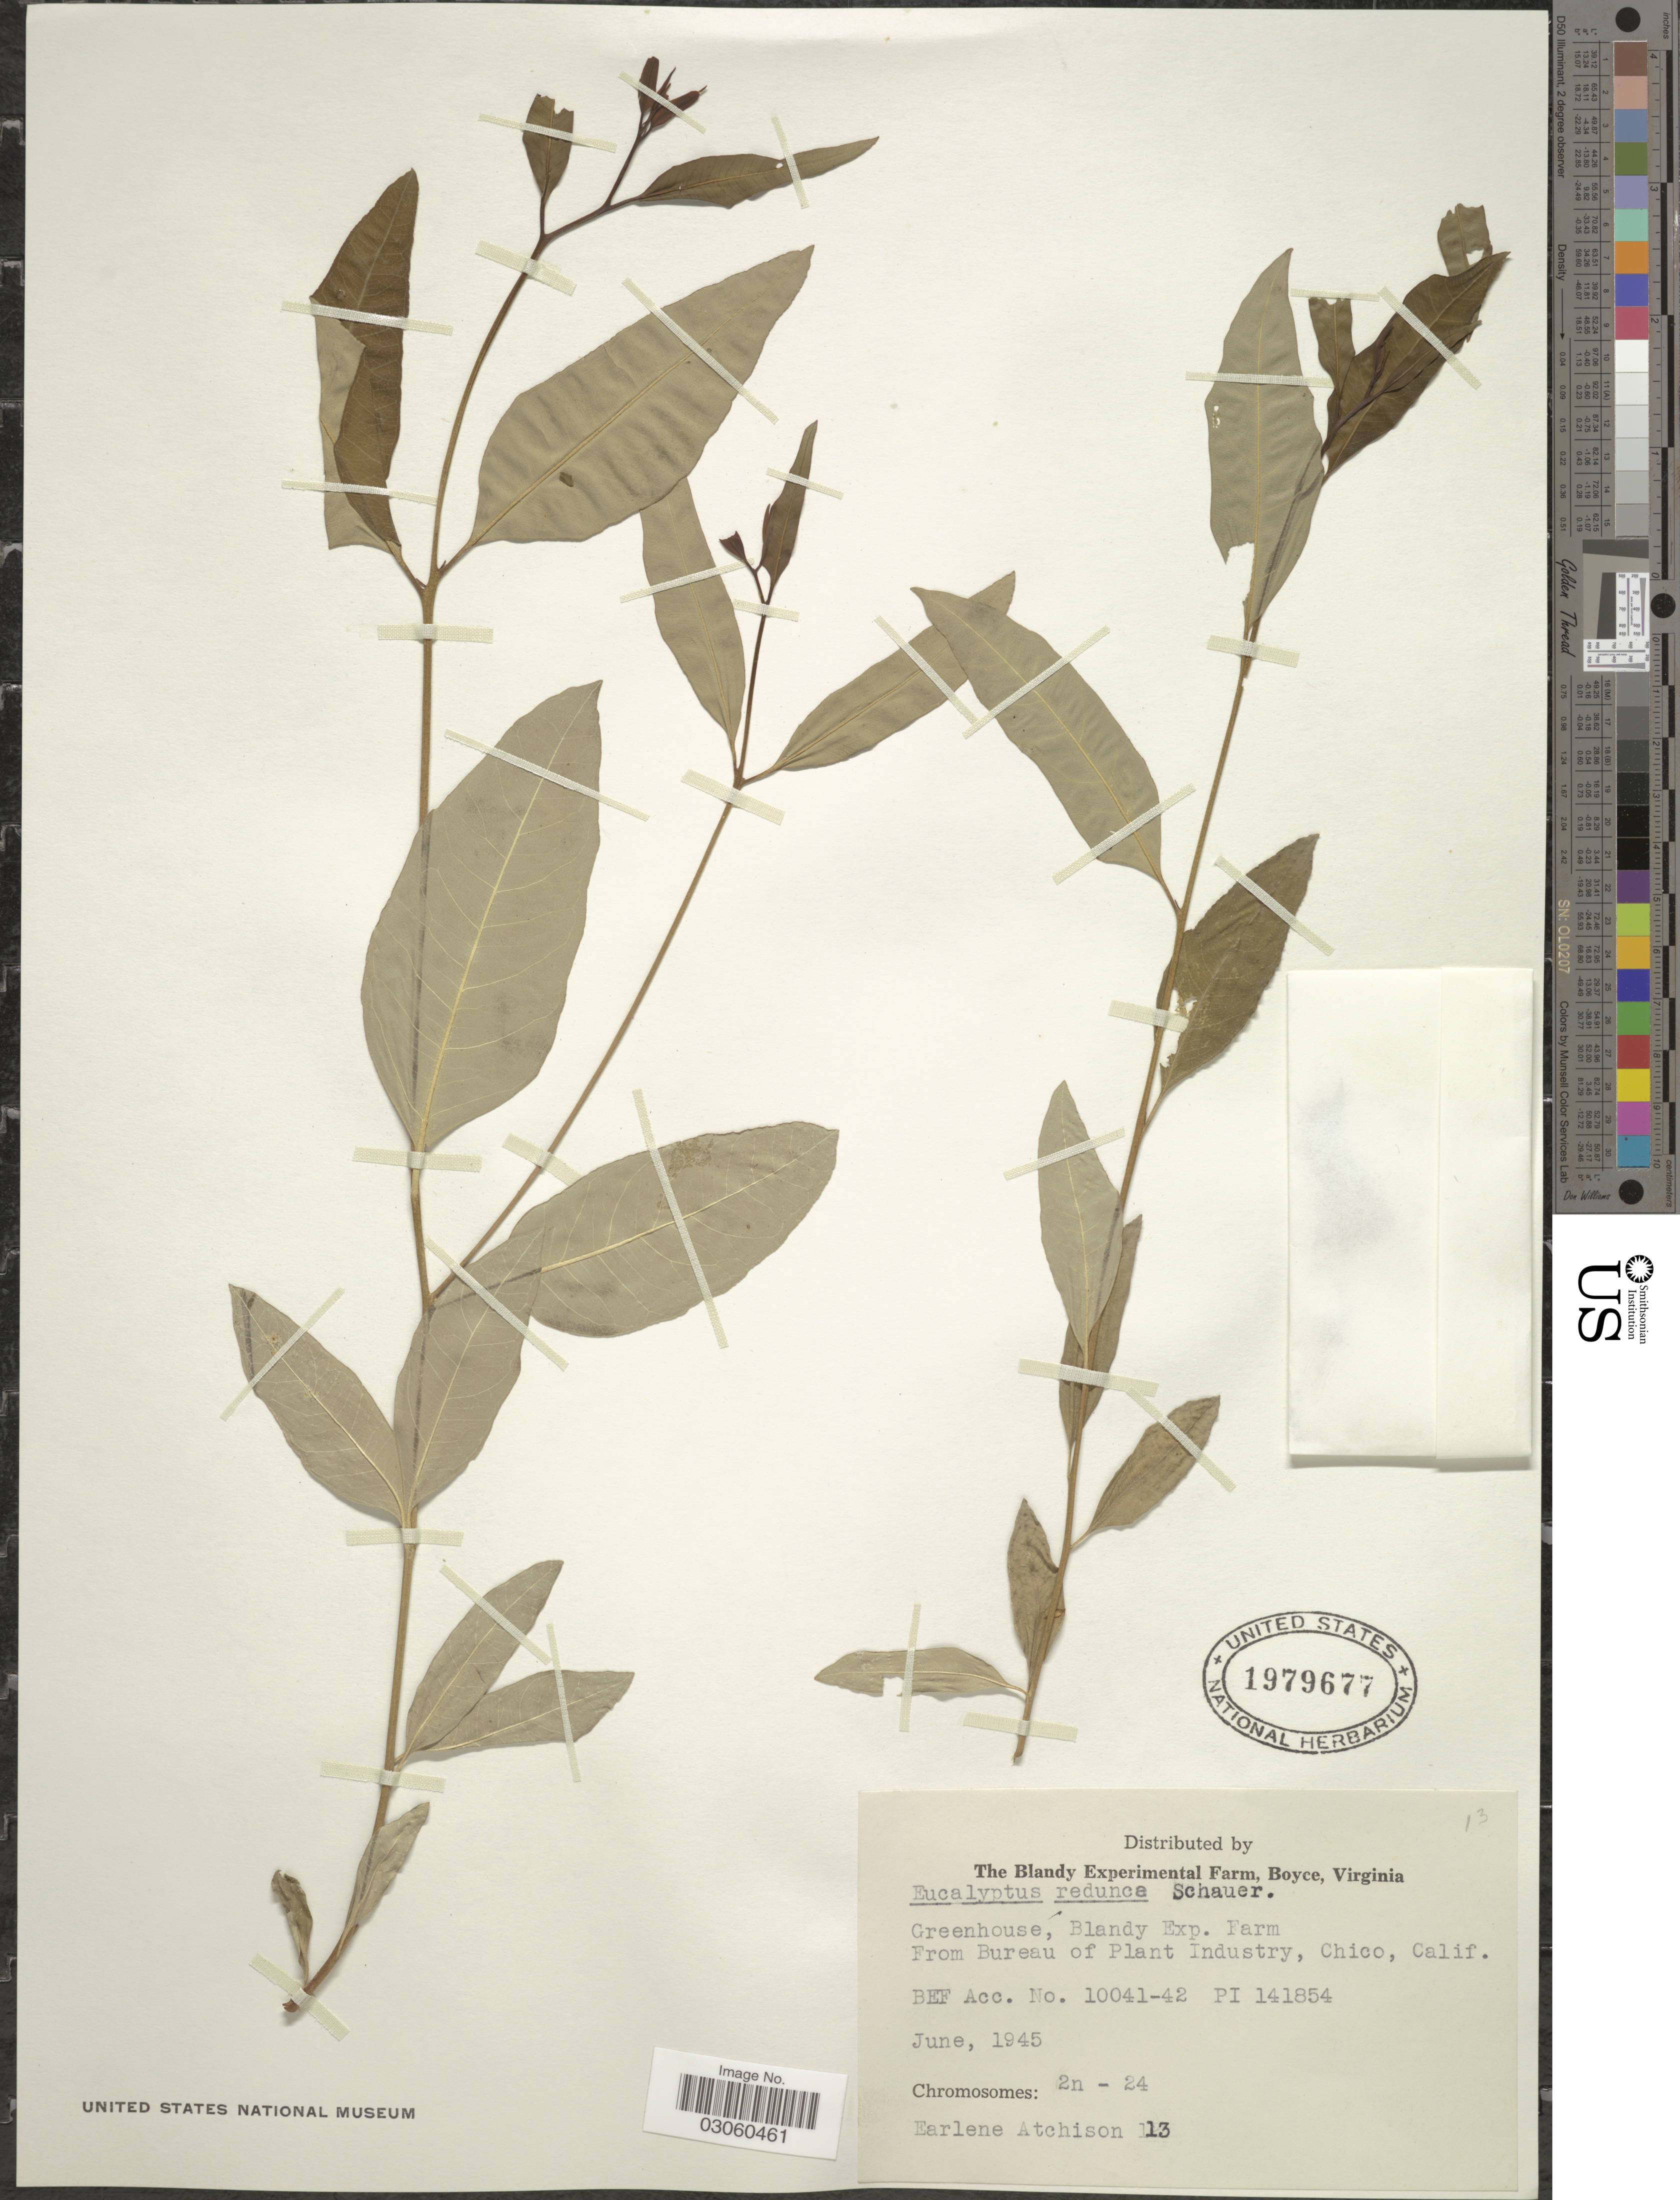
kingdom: Plantae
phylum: Tracheophyta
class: Magnoliopsida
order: Myrtales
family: Myrtaceae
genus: Eucalyptus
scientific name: Eucalyptus reducta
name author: L.A.S. Johnson & K.D. Hill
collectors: E. Atchison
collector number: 13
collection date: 1945-06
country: United States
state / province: Virginia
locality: The Blandy Experimental Farm, Boyce, Virginia.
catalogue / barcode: US 1979677